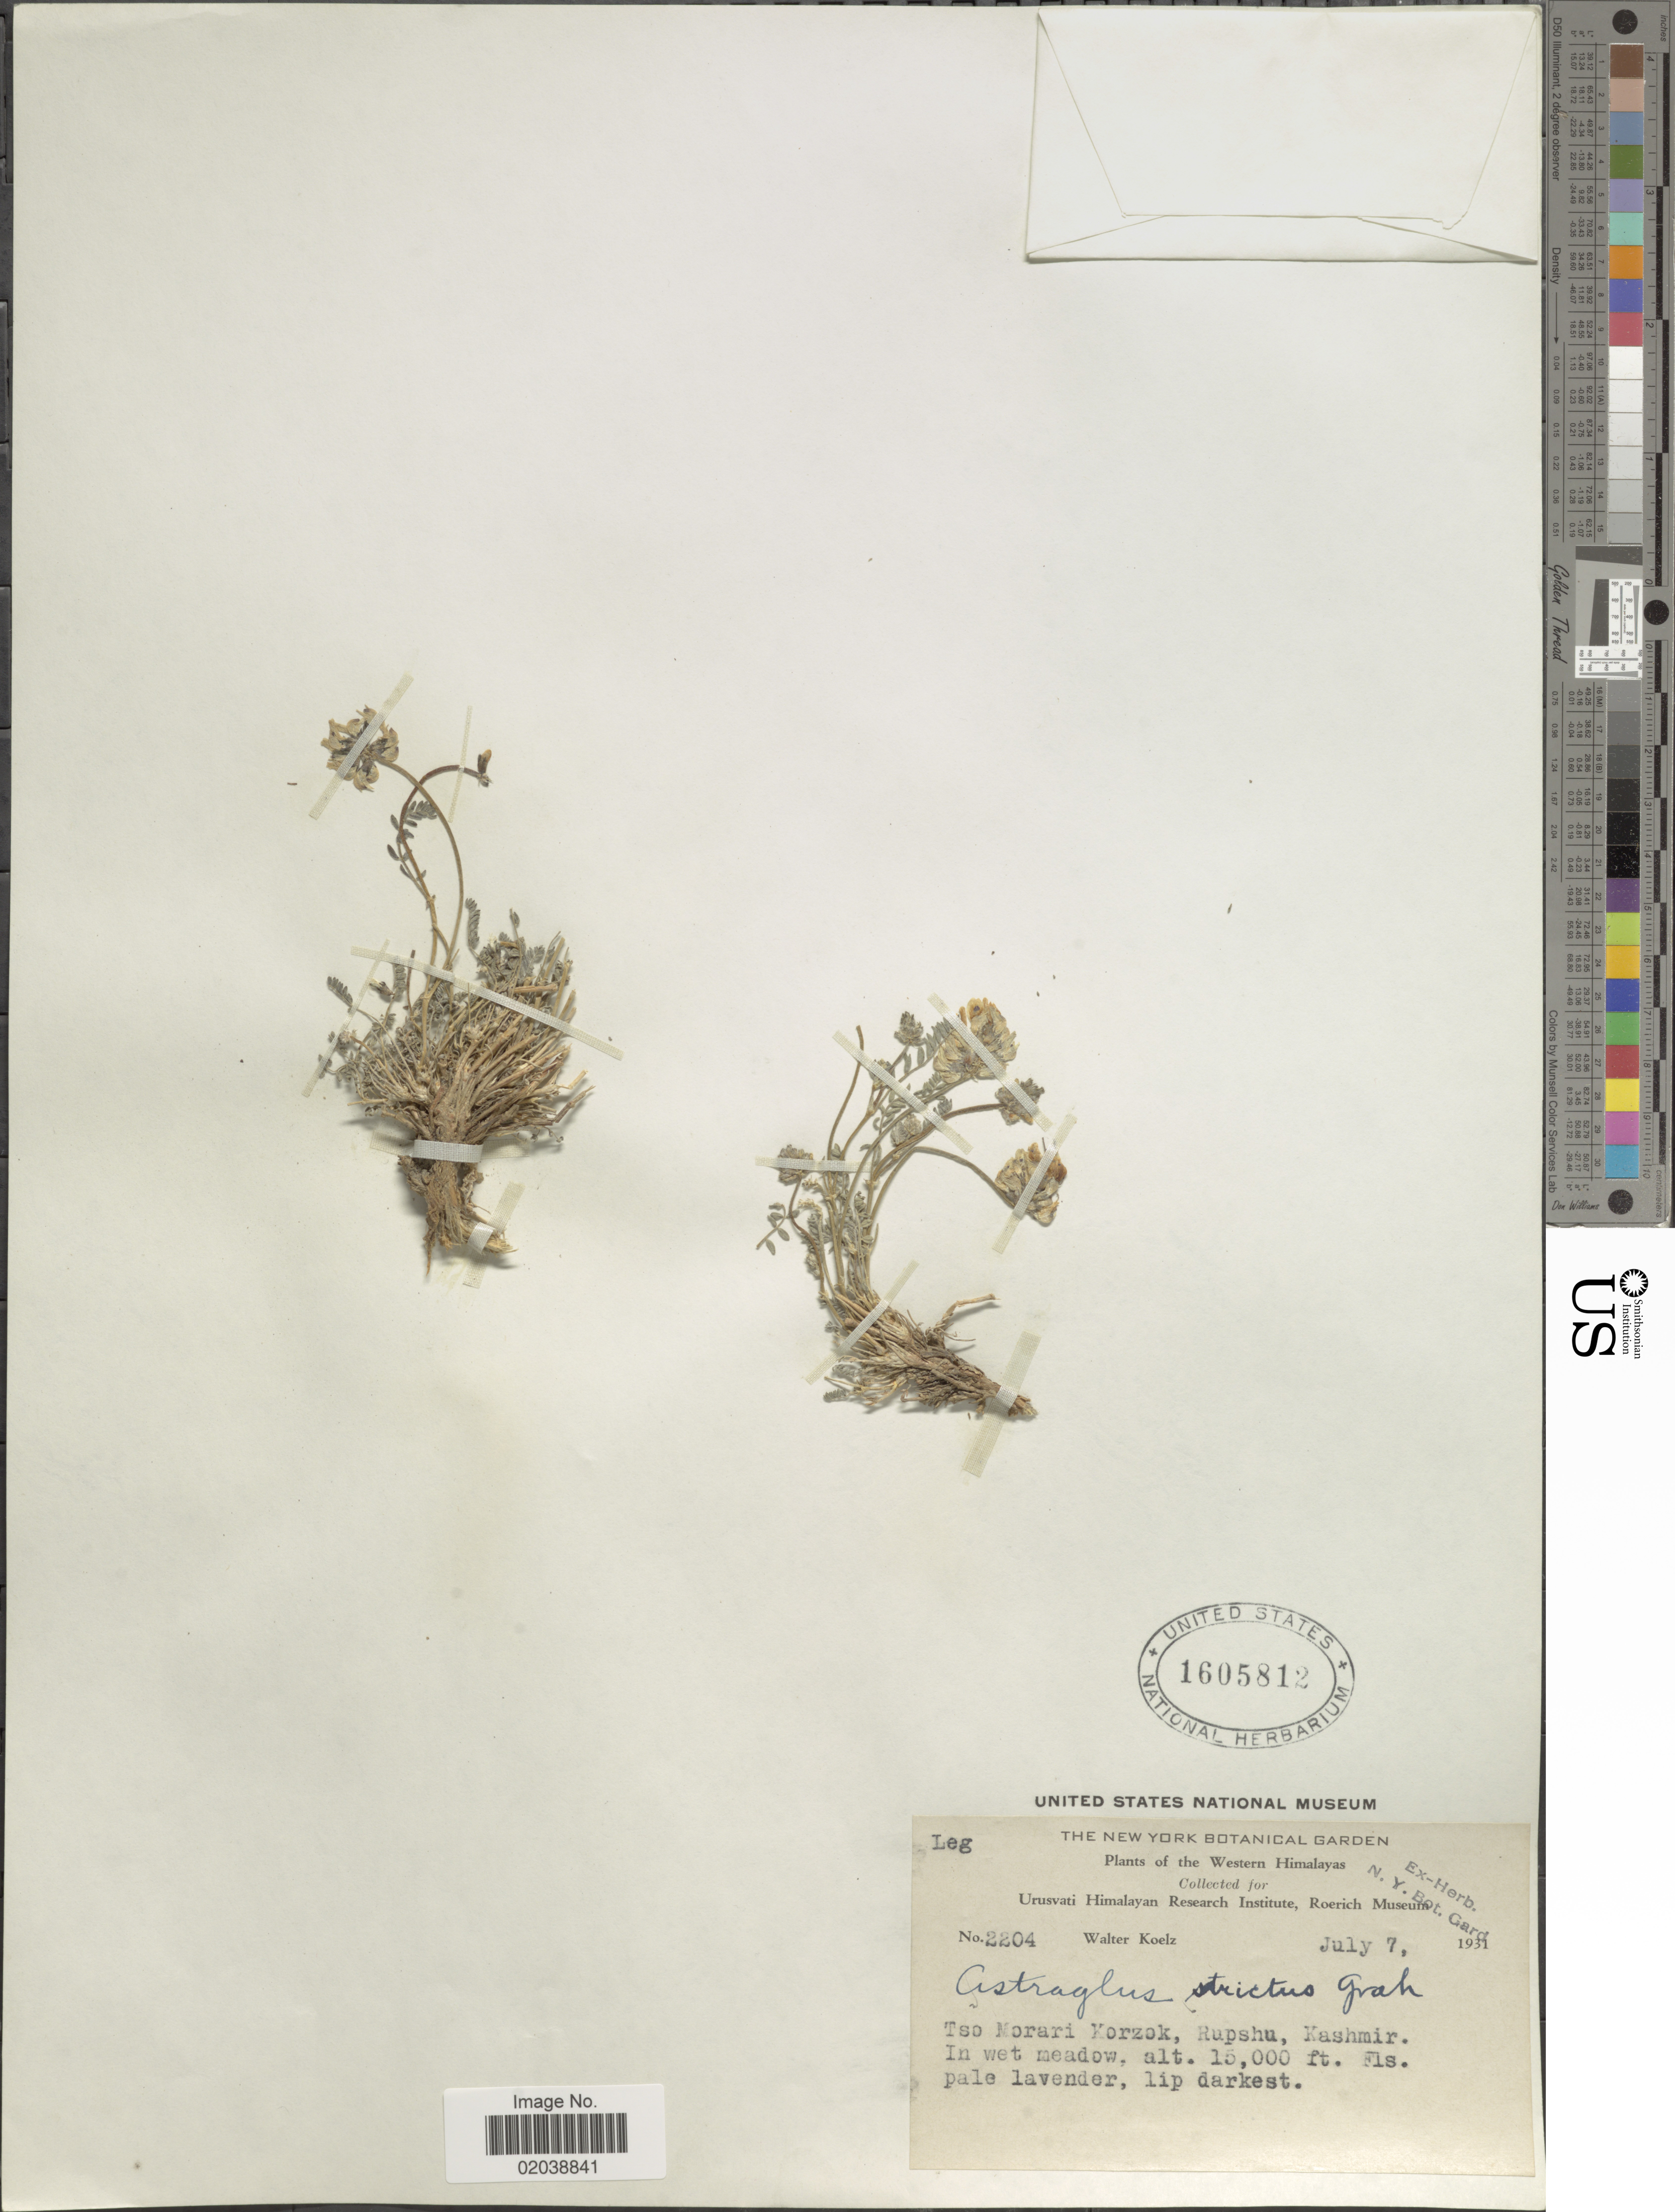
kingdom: Plantae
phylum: Tracheophyta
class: Magnoliopsida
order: Fabales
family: Fabaceae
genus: Astragalus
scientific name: Astragalus strictus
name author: Graham ex Benth.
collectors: W. N. Koelz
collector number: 2204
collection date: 1931-07-07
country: India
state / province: Jammu and Kashmir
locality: Western Himalayas, Tso Morari Korzok, Rupshu, Kashmir, In wet meadow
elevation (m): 4572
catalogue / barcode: US 1605812